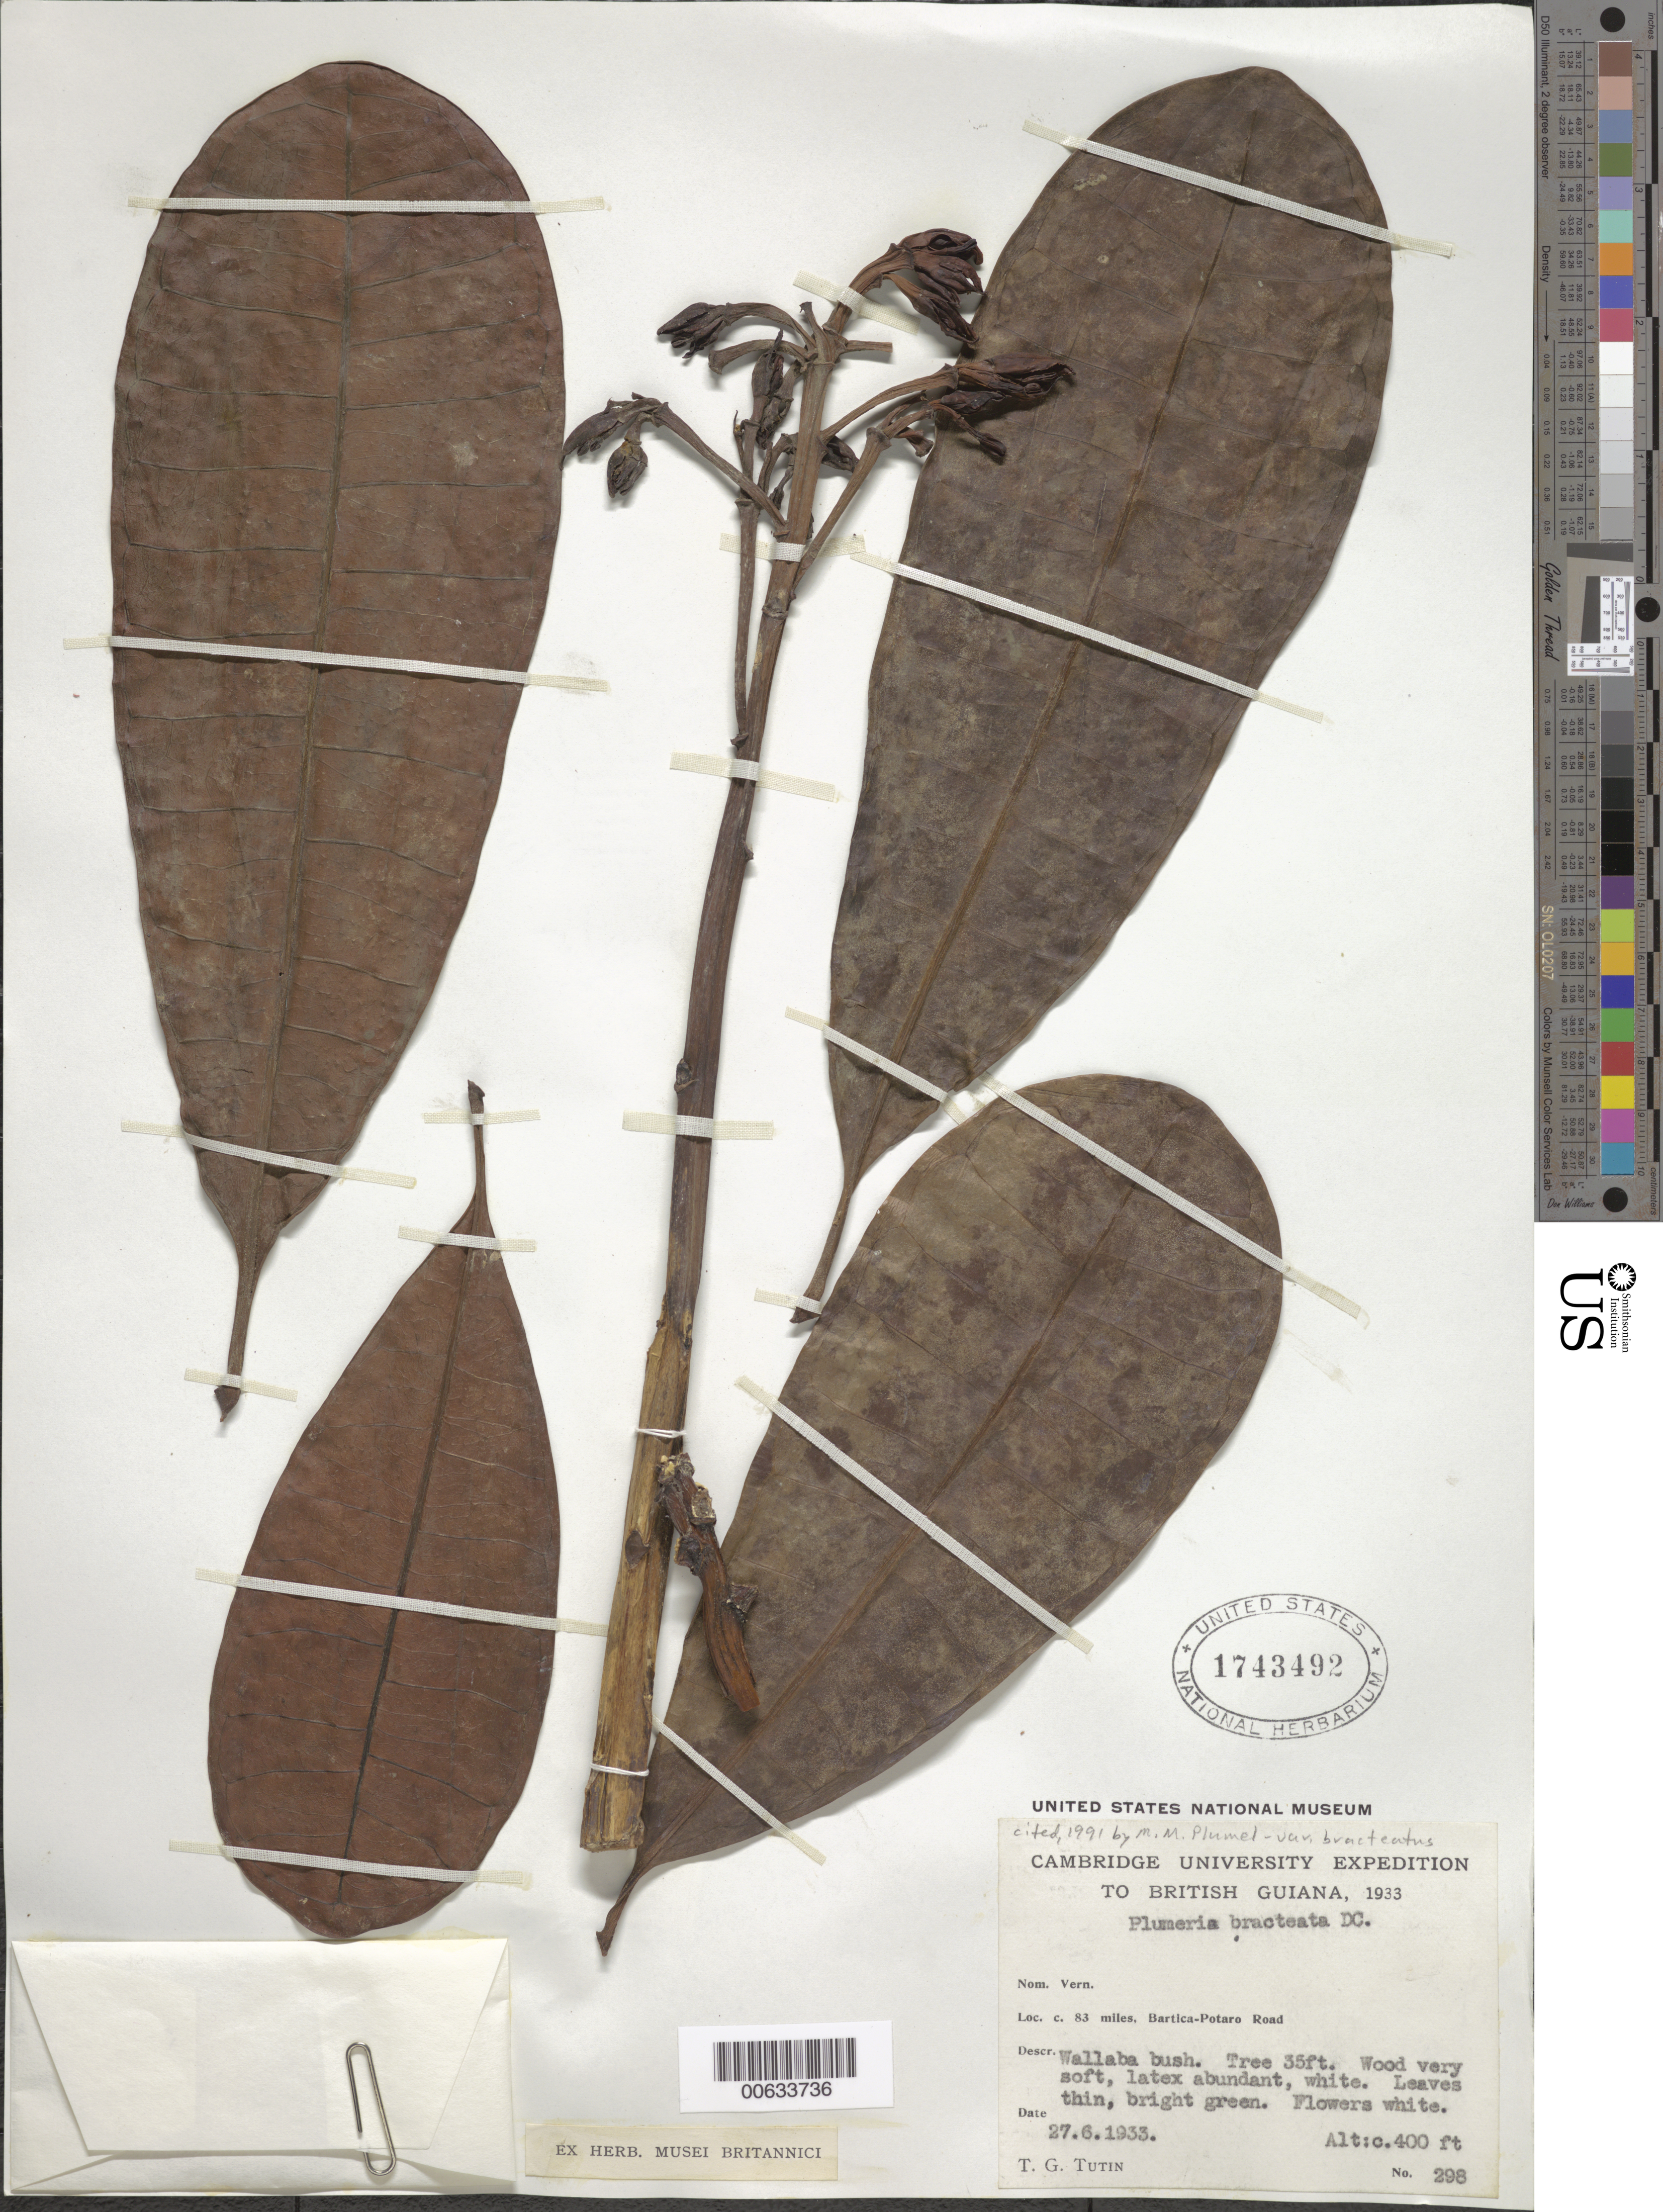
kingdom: Plantae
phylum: Tracheophyta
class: Magnoliopsida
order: Gentianales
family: Apocynaceae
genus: Himatanthus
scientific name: Himatanthus bracteatus var. bracteatus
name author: (A. DC.) Woodson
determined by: Plumel, M. - M.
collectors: T. G. Tutin & A. Persaud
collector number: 298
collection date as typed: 27-Jun-33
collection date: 1933-06-27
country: Guyana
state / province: Potaro-Siparuni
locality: Bartica-Potaro road, mile 83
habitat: Wallaba bush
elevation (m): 122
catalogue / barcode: US 1743492